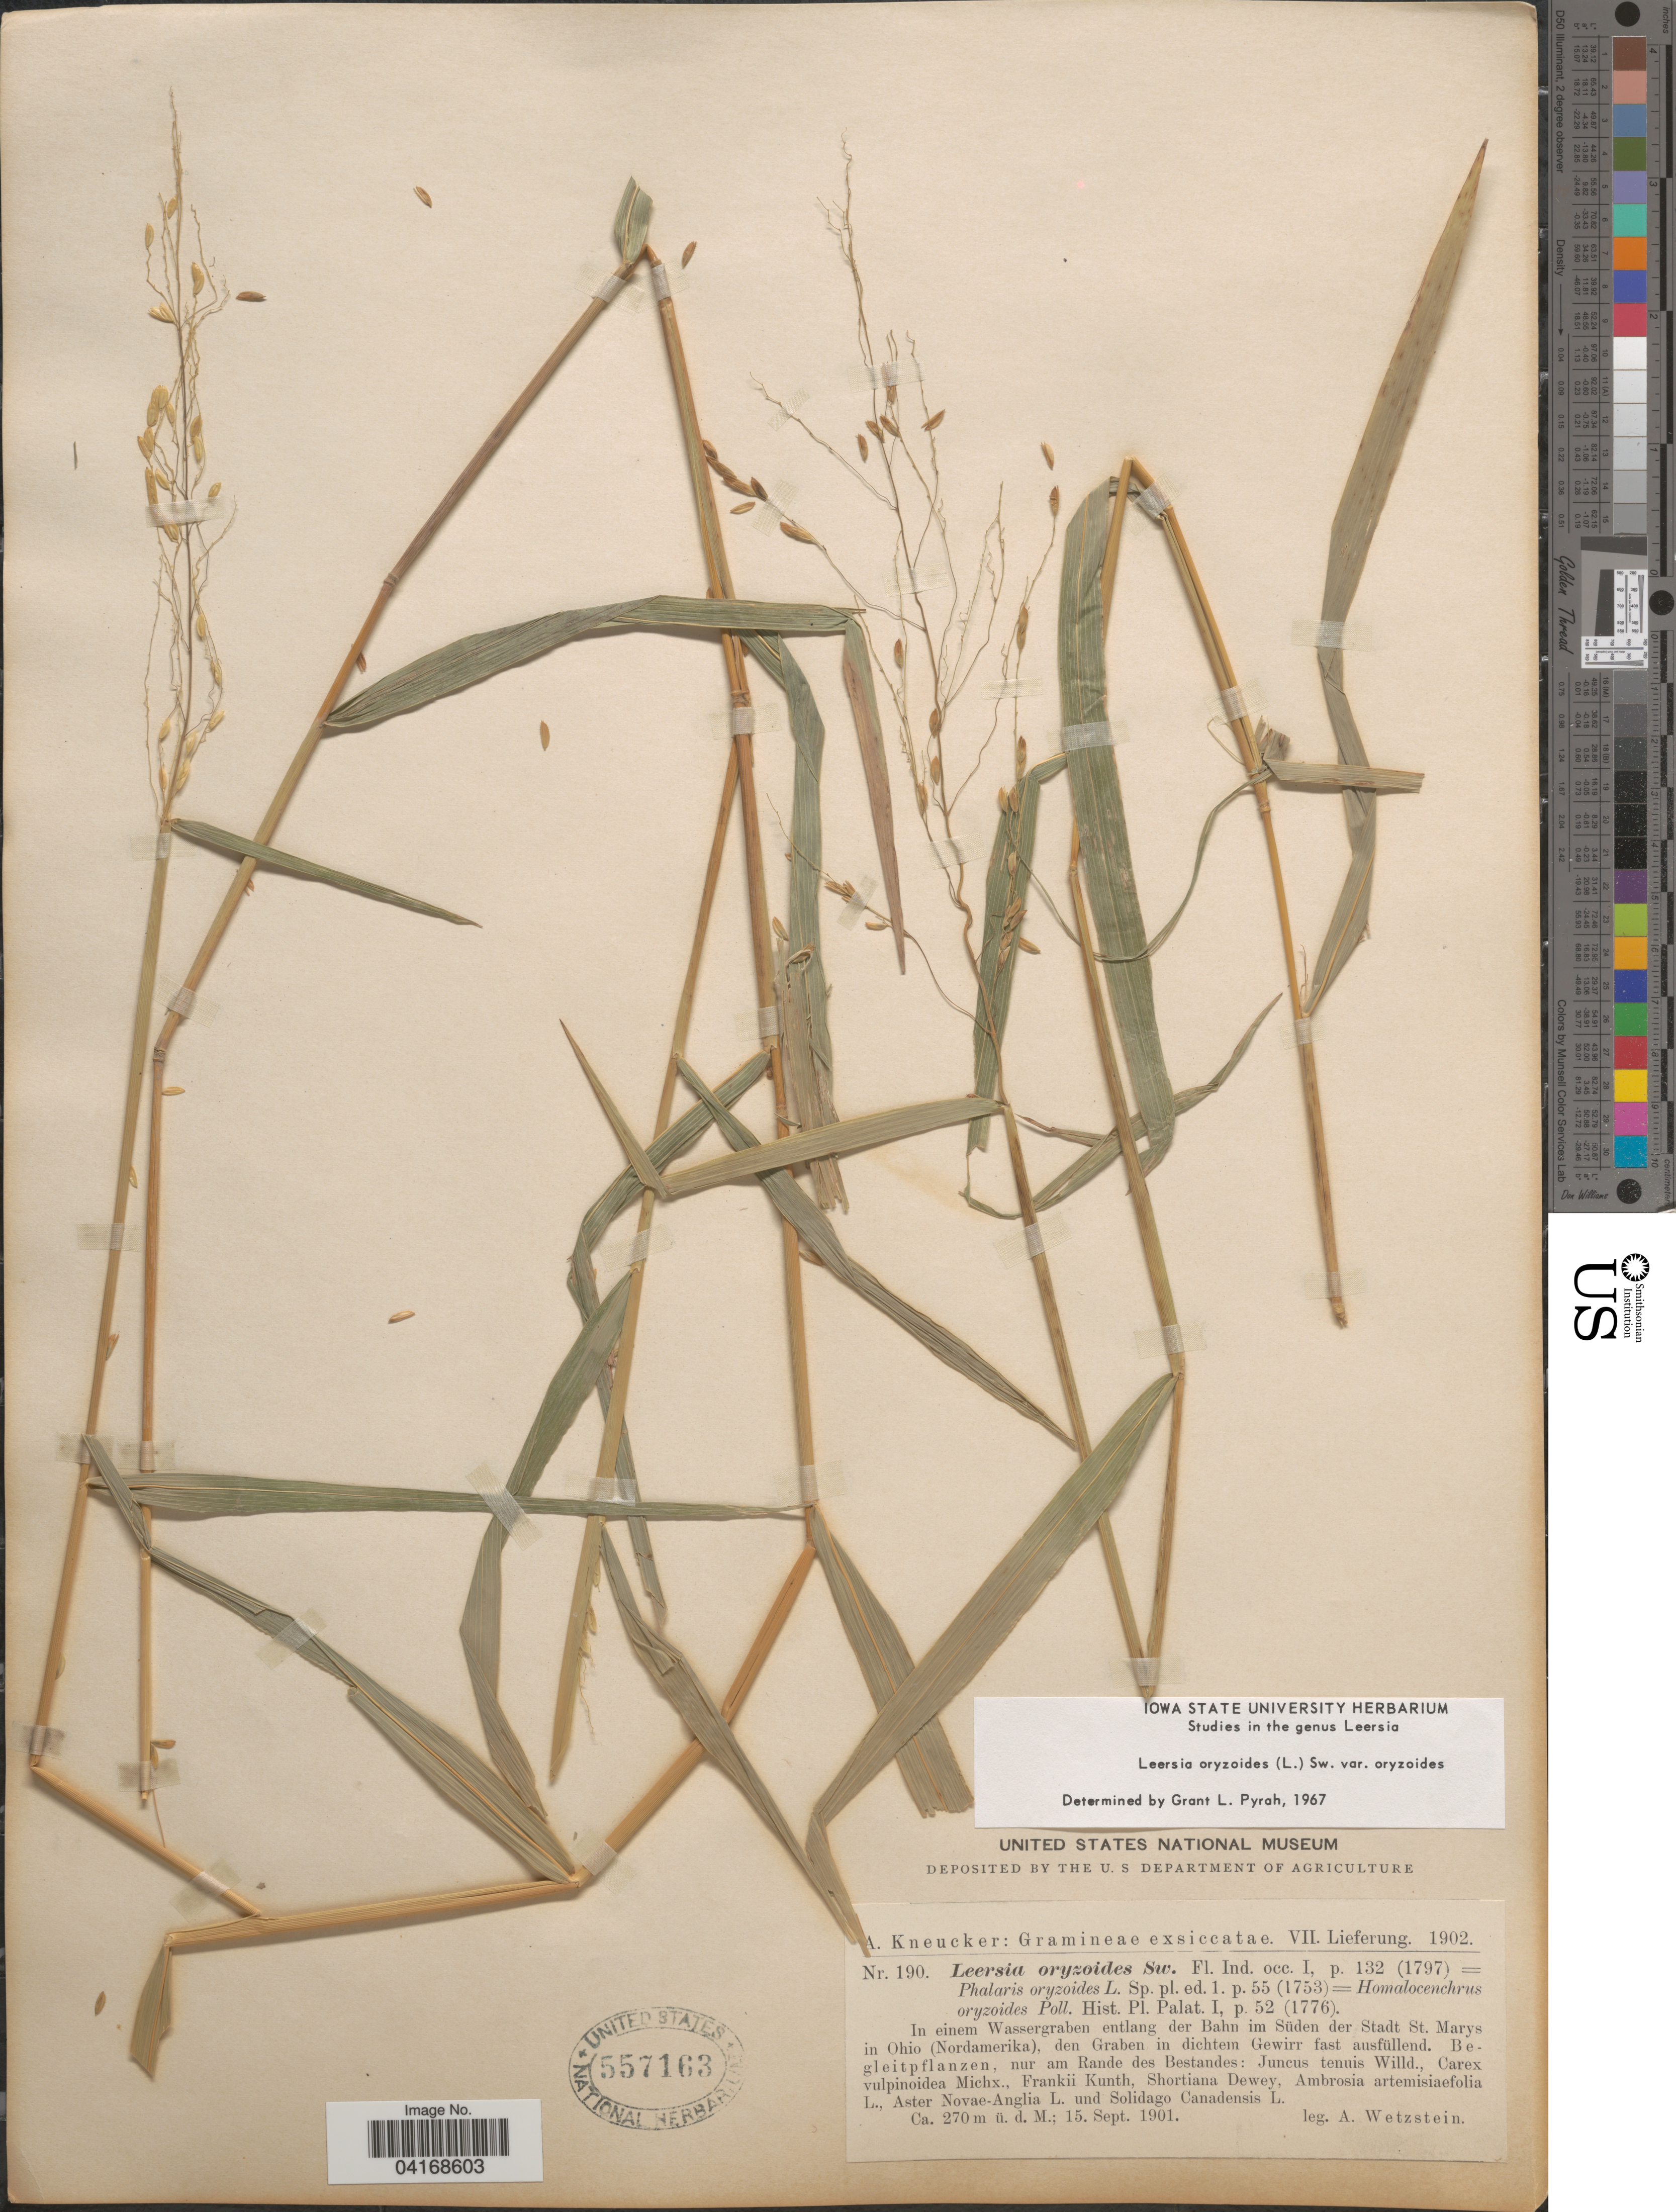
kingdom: Plantae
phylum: Tracheophyta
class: Liliopsida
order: Poales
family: Poaceae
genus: Leersia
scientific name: Leersia oryzoides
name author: (L.) Sw.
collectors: A. Wetzstein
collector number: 190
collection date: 1901-09-15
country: United States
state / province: Ohio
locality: In einem Wassergraben entlang der Bahn im Süden der Stadt St. Marys in Ohio (Nordamerika).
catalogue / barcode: US 557163